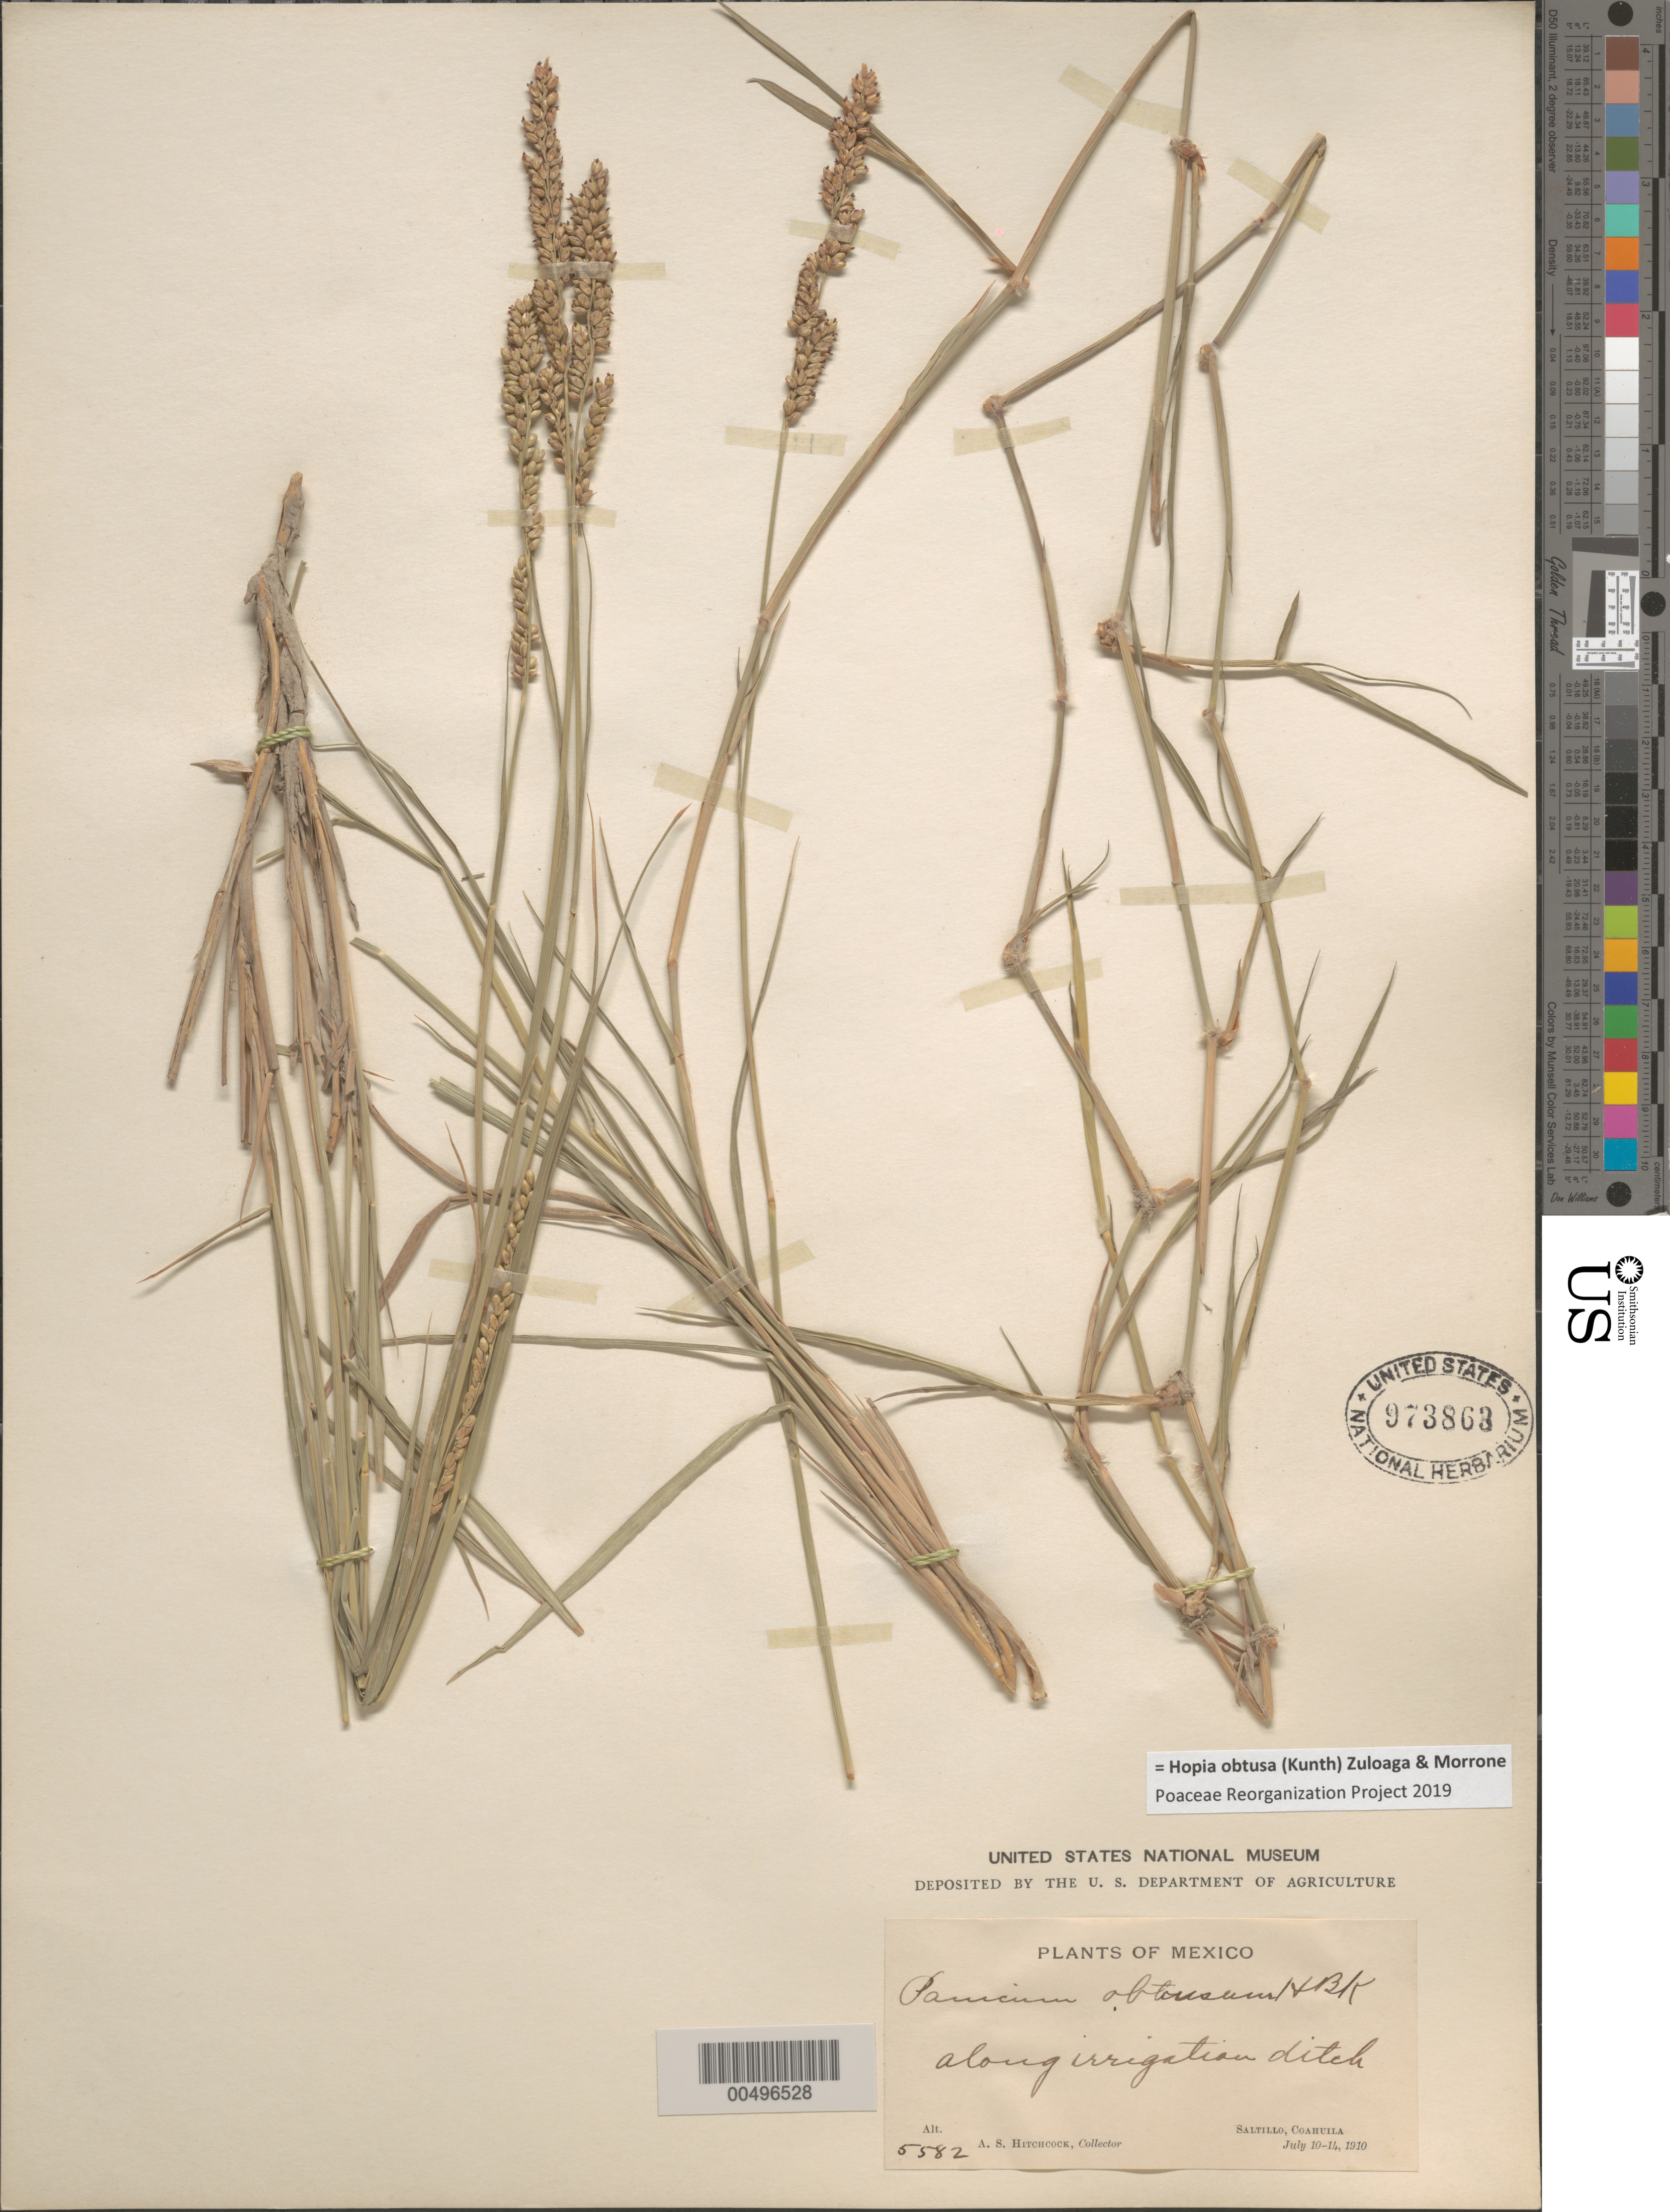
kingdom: Plantae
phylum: Tracheophyta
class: Liliopsida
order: Poales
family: Poaceae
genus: Panicum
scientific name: Panicum obtusum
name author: Kunth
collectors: A. S. Hitchcock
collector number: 5582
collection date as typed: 10 Jul 1910 to 14 Jul 1910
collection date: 1910-07-10/1910-07-14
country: Mexico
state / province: Coahuila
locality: Saltillo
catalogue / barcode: US 973868